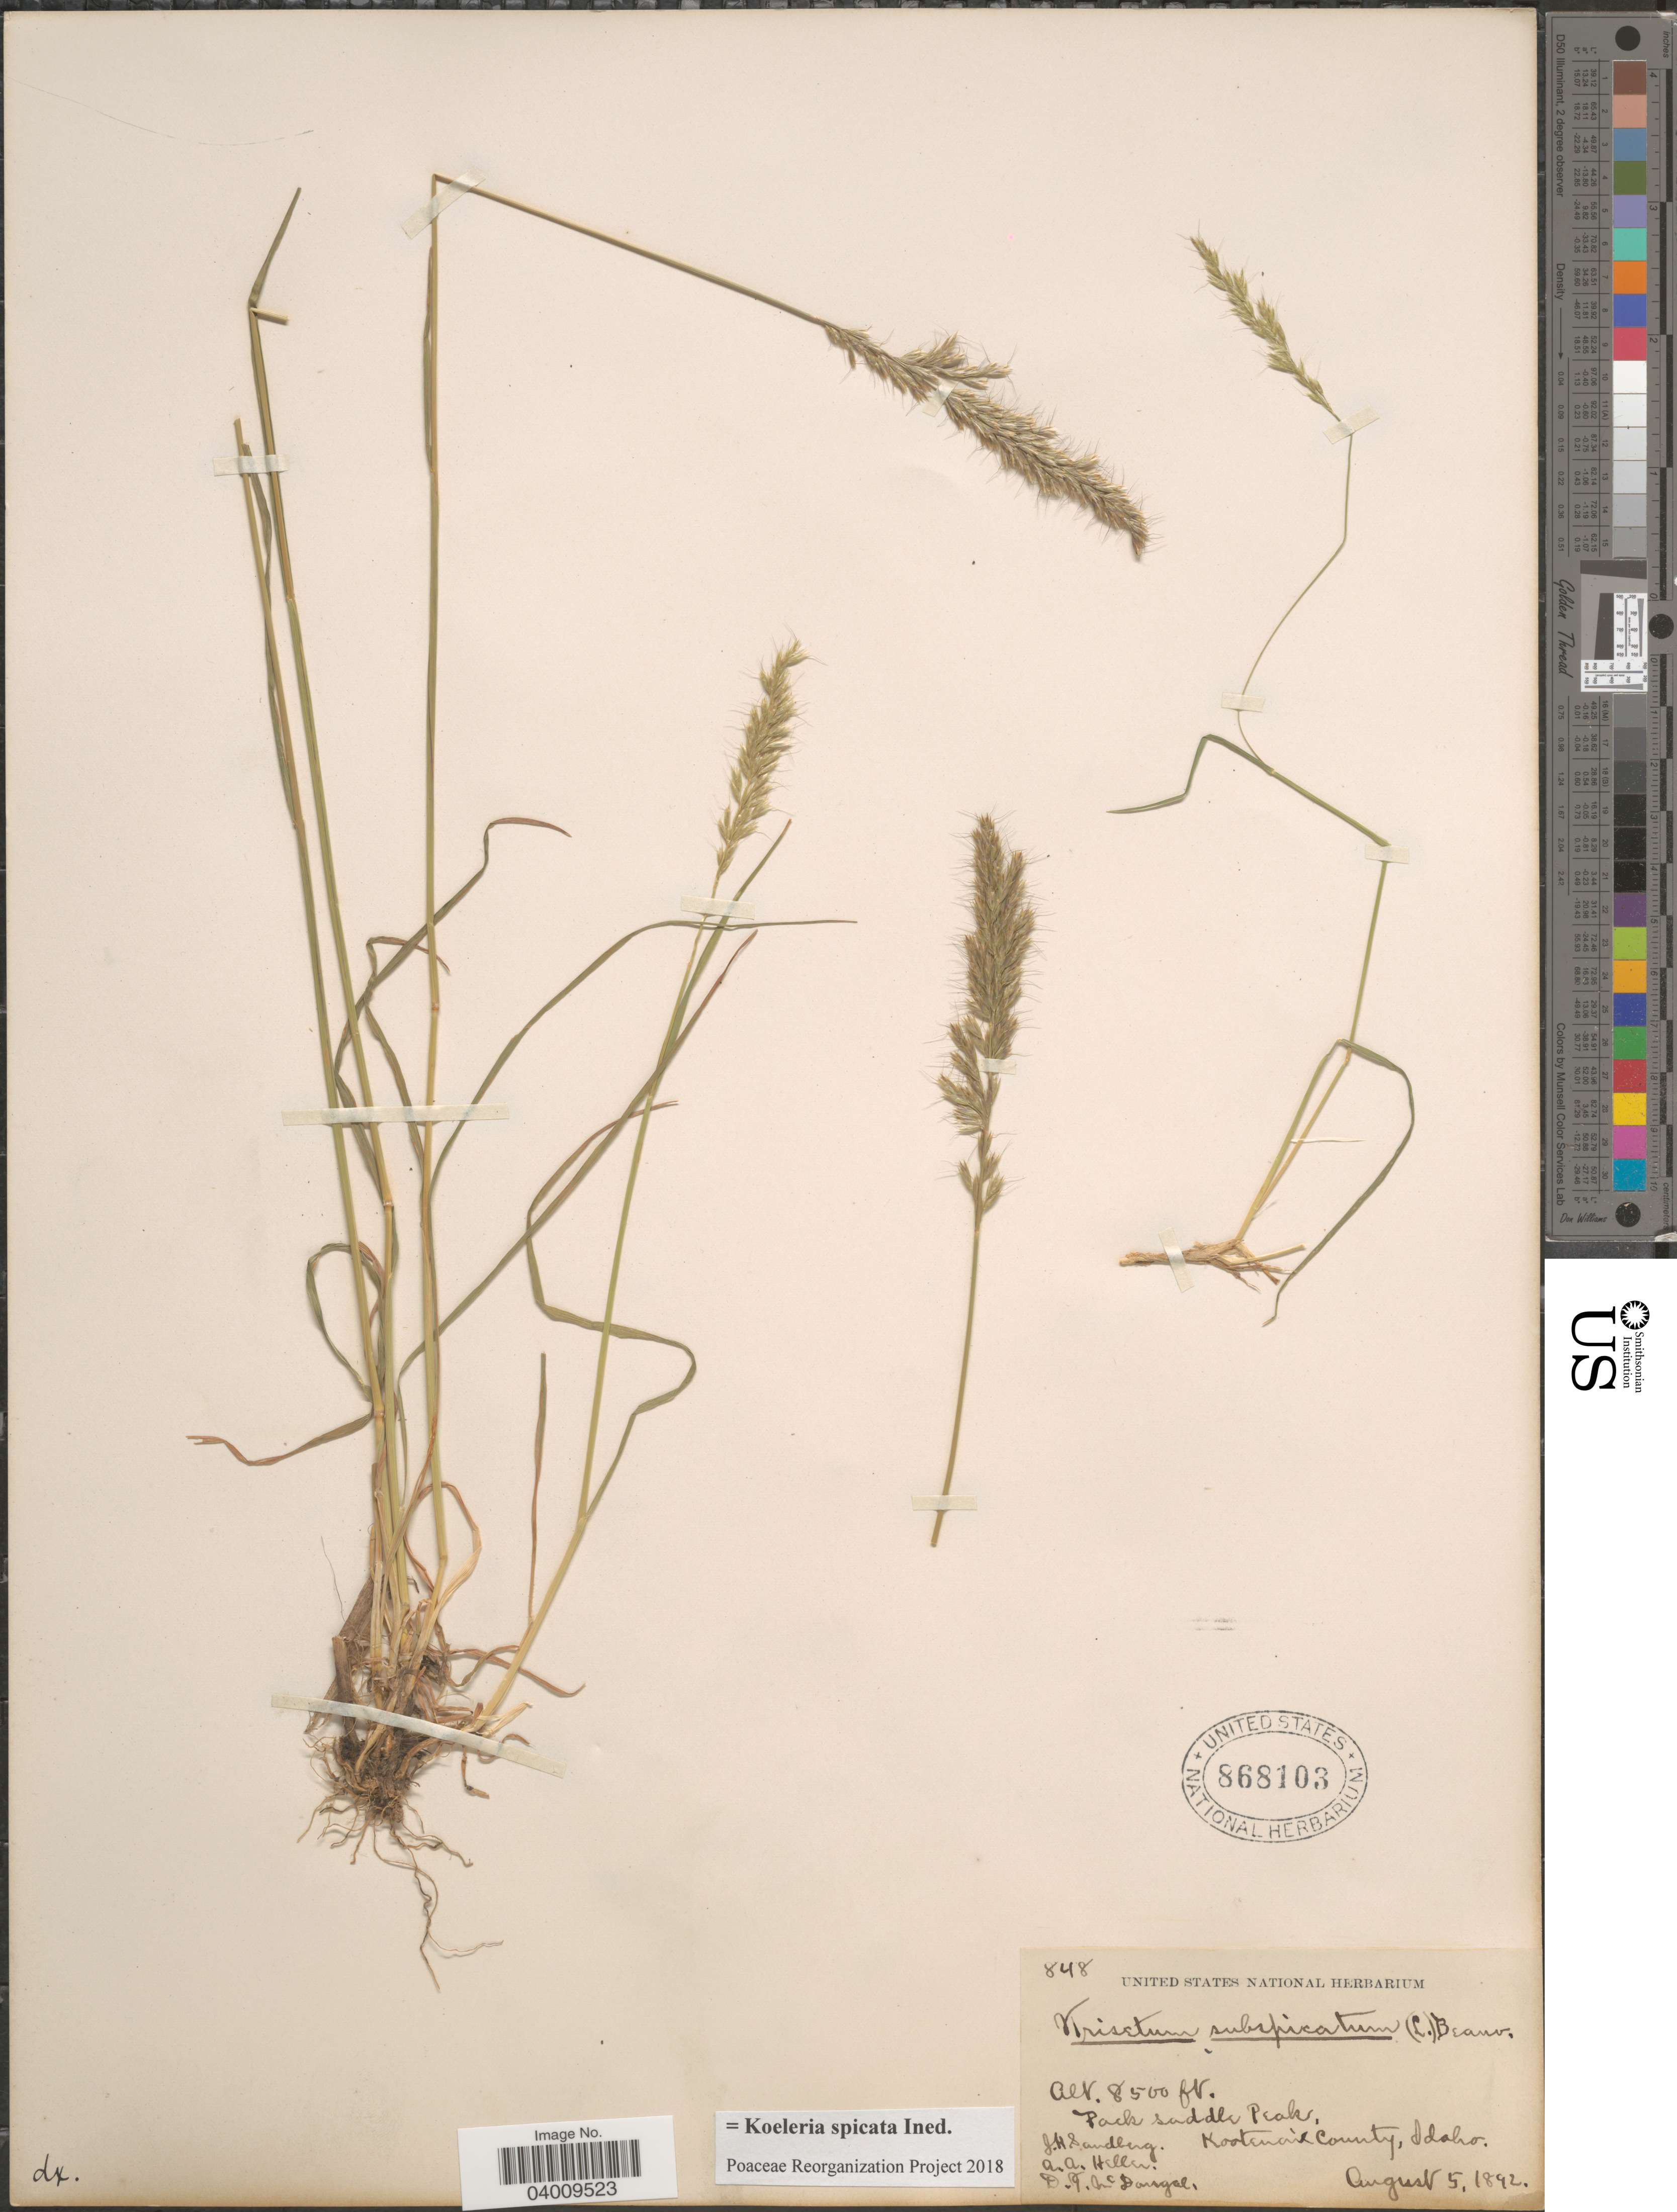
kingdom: Plantae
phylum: Tracheophyta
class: Liliopsida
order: Poales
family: Poaceae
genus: Koeleria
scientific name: Koeleria spicata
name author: (L.) Barberá et al.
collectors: J. H. Sandberg, A. A. Heller & D. McDougal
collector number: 848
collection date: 1892-08-05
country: United States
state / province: Idaho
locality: Pack saddle Peak. Kootenai County.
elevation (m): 2591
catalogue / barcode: US 868103